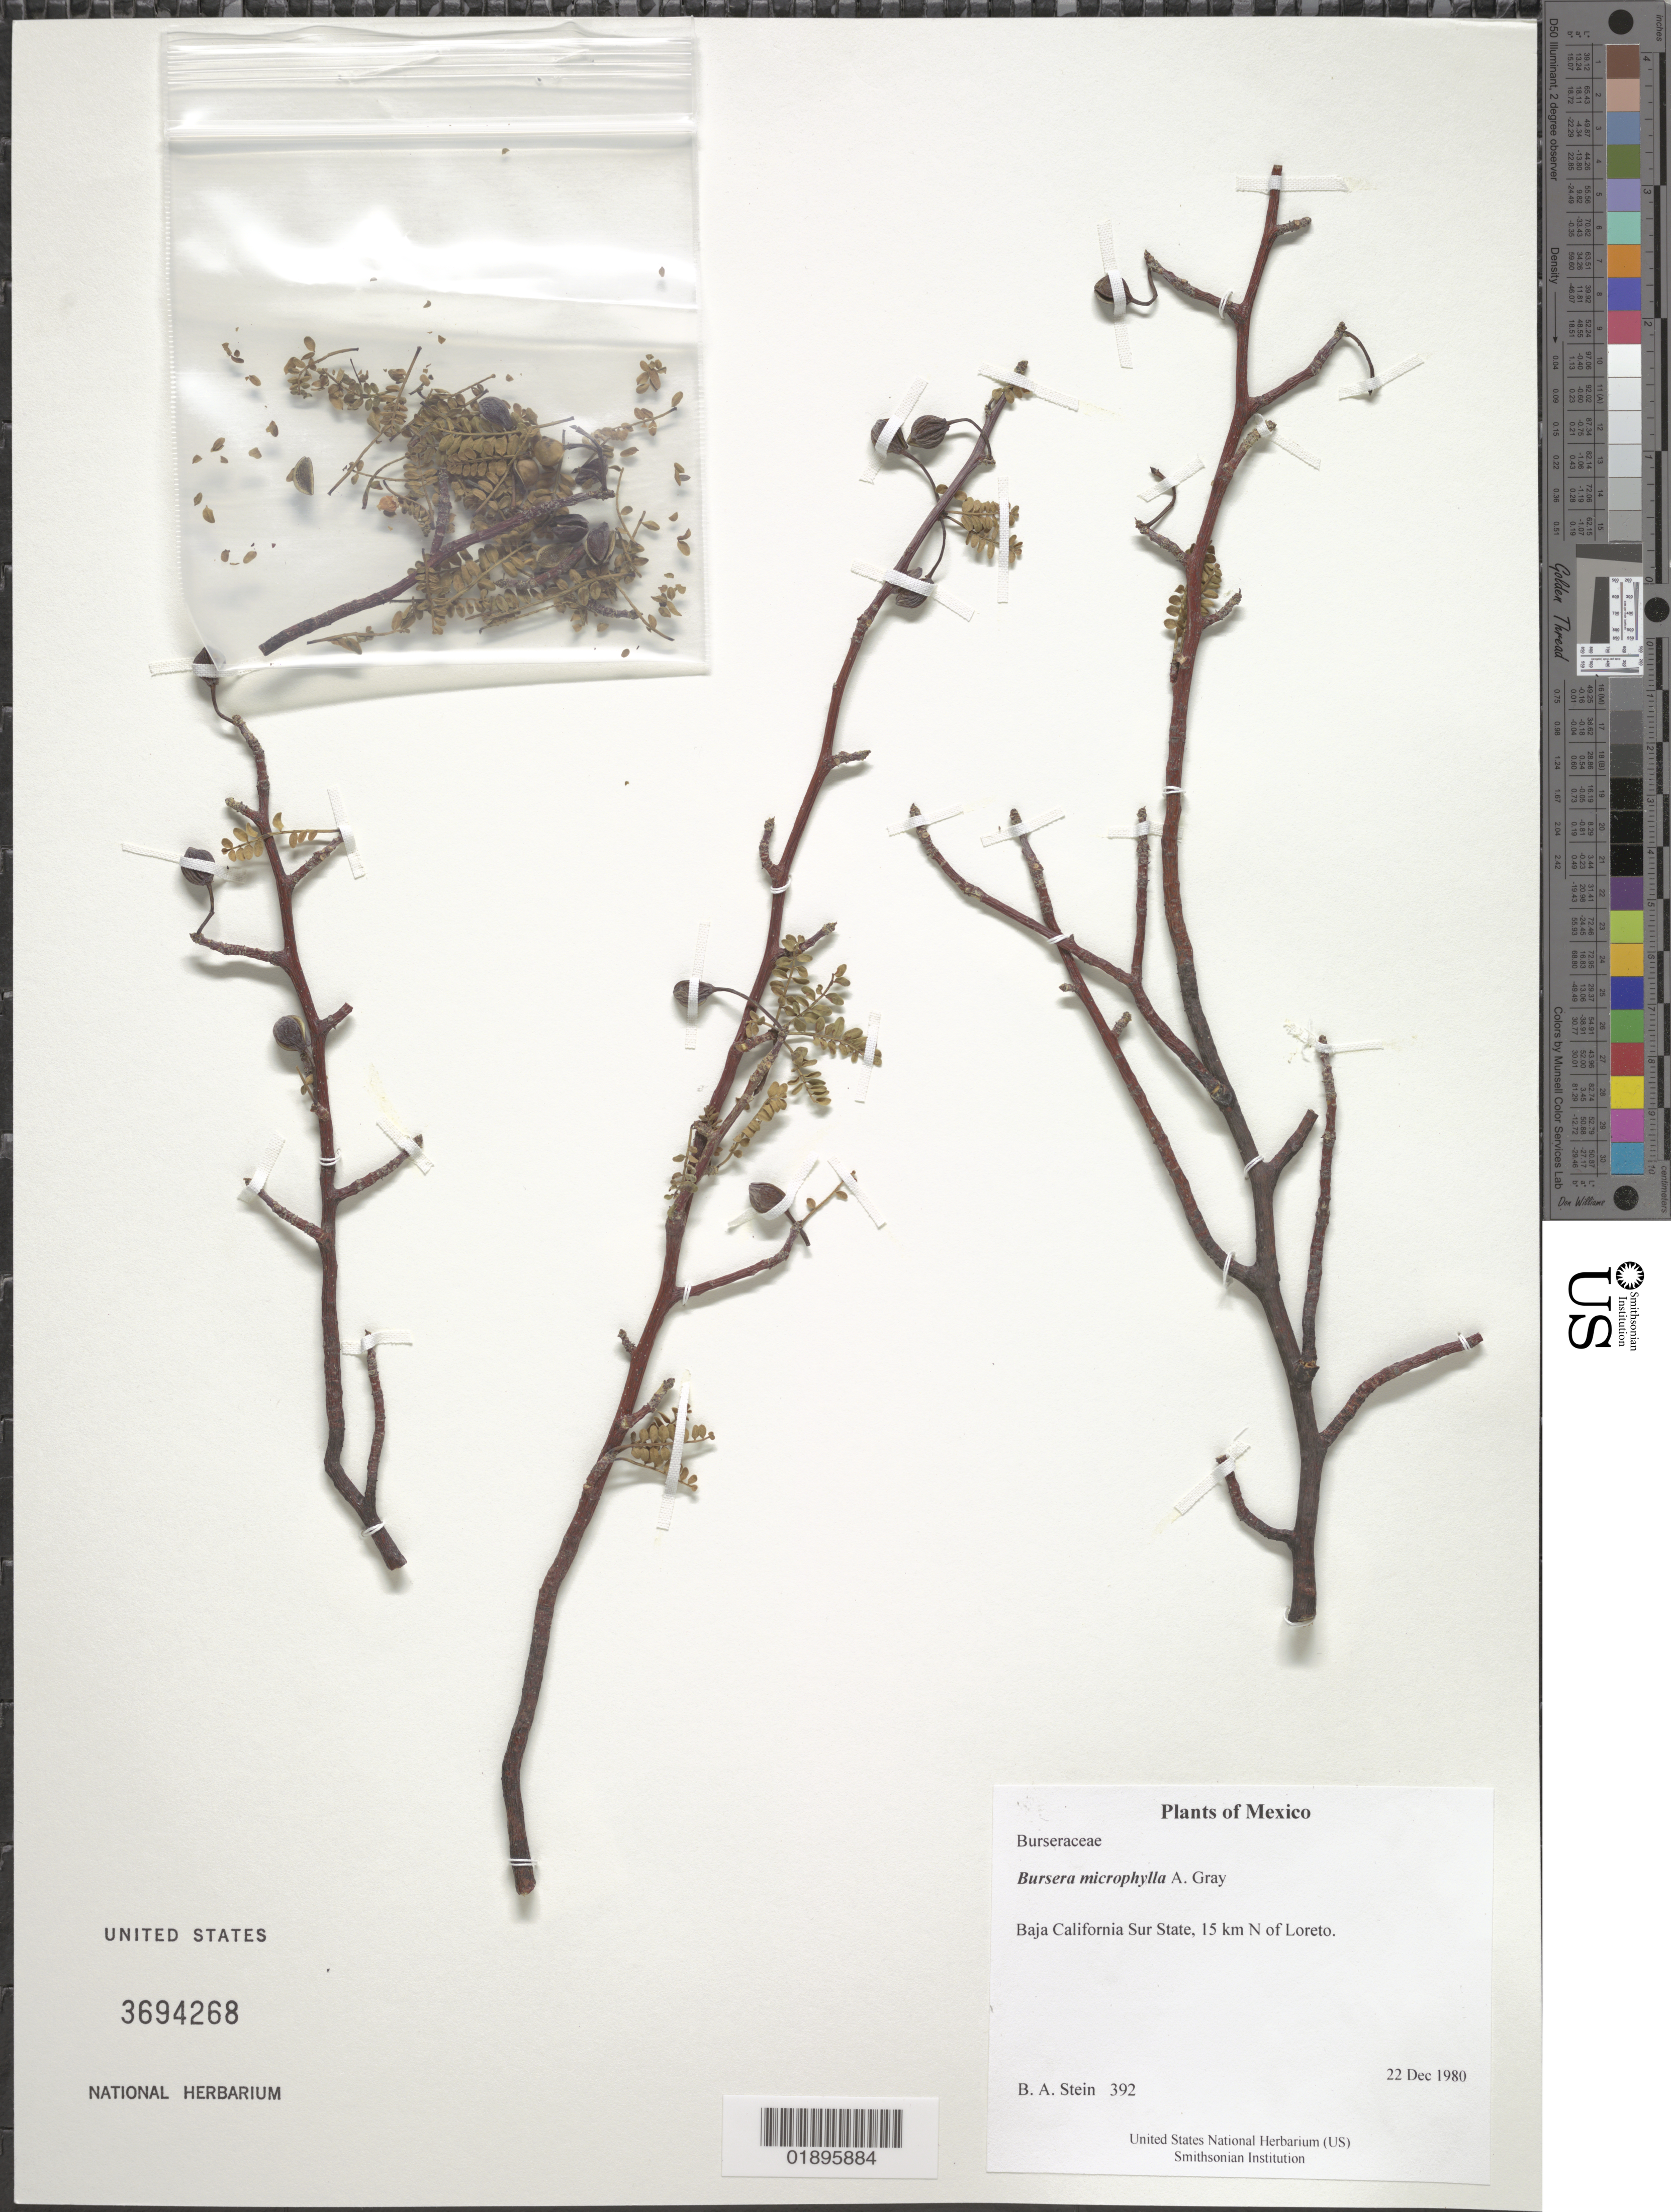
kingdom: Plantae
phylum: Tracheophyta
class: Magnoliopsida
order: Sapindales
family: Burseraceae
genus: Bursera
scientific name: Bursera microphylla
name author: A. Gray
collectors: B. A. Stein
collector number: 392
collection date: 1980-12-22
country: Mexico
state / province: Baja California Sur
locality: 15 km N of Loreto.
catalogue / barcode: US 3694268